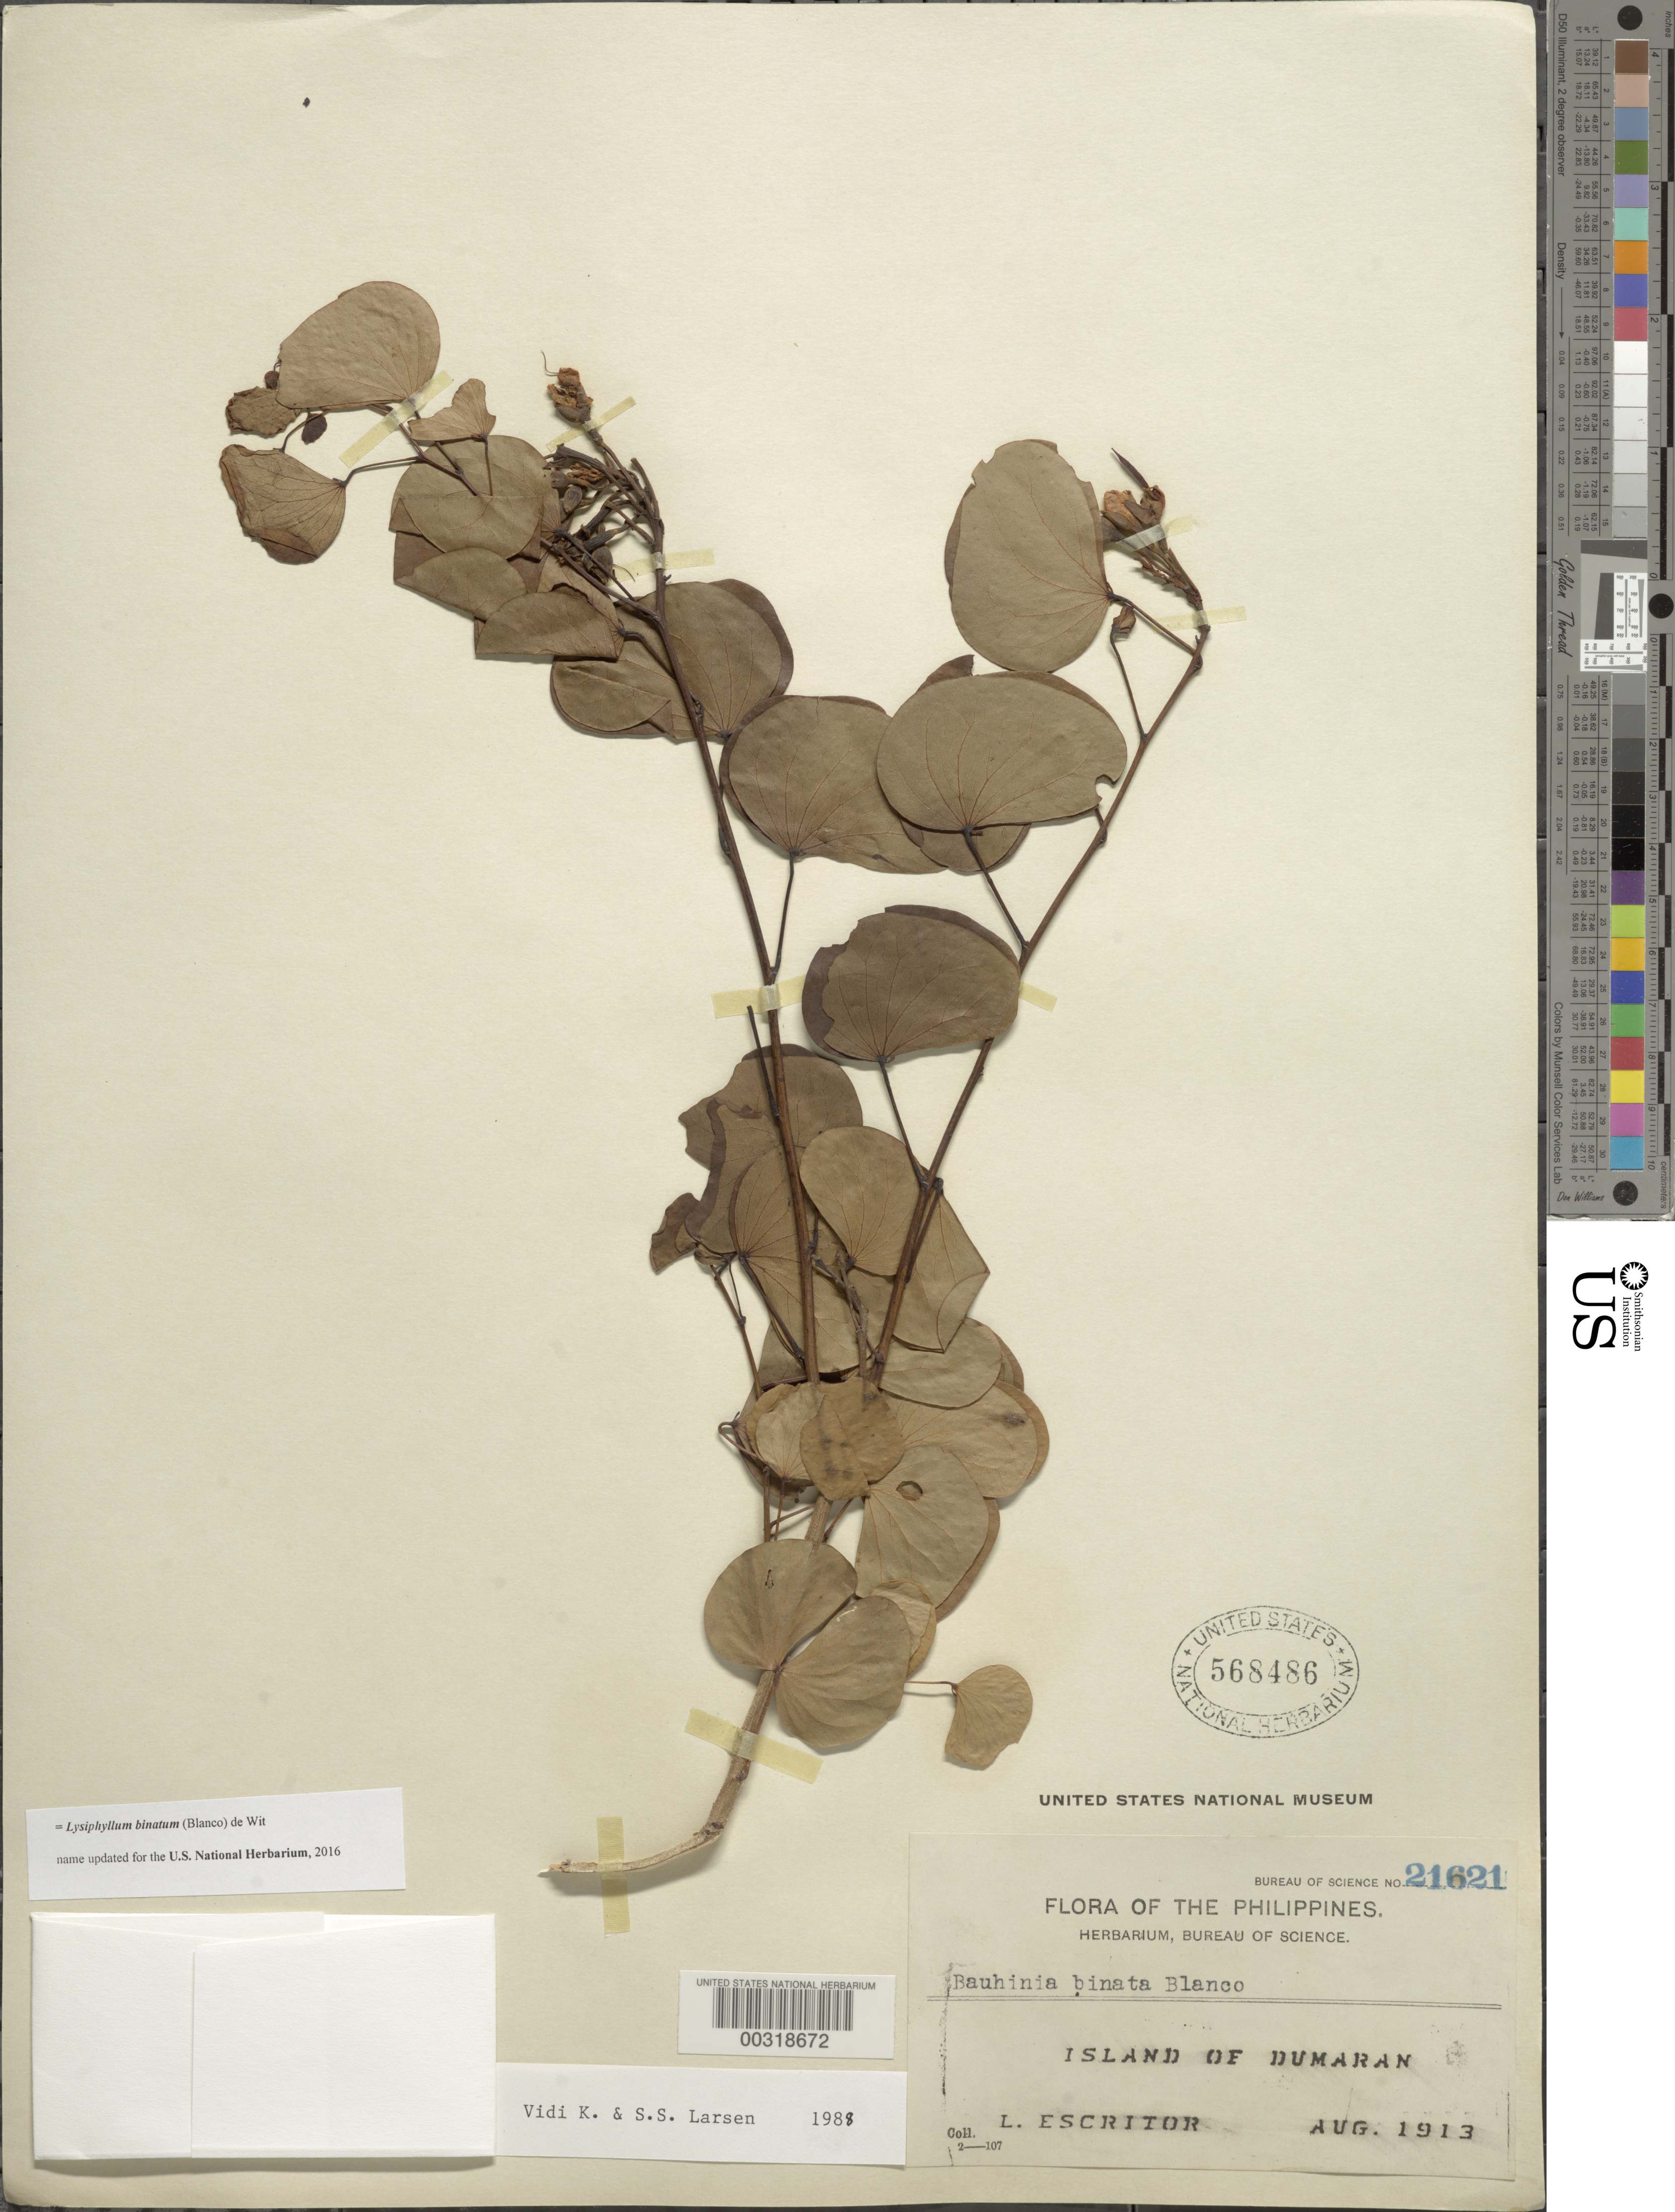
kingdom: Plantae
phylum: Tracheophyta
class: Magnoliopsida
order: Fabales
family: Fabaceae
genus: Tessmannia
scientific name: Tessmannia dewildemaniana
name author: Harms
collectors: L. Escritor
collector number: Bureau Of Science No. 21621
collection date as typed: Aug 1913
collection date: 1913-08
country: Philippines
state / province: Mimaropa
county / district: Palawan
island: Palawan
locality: Dumaran i.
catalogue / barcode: US 568486